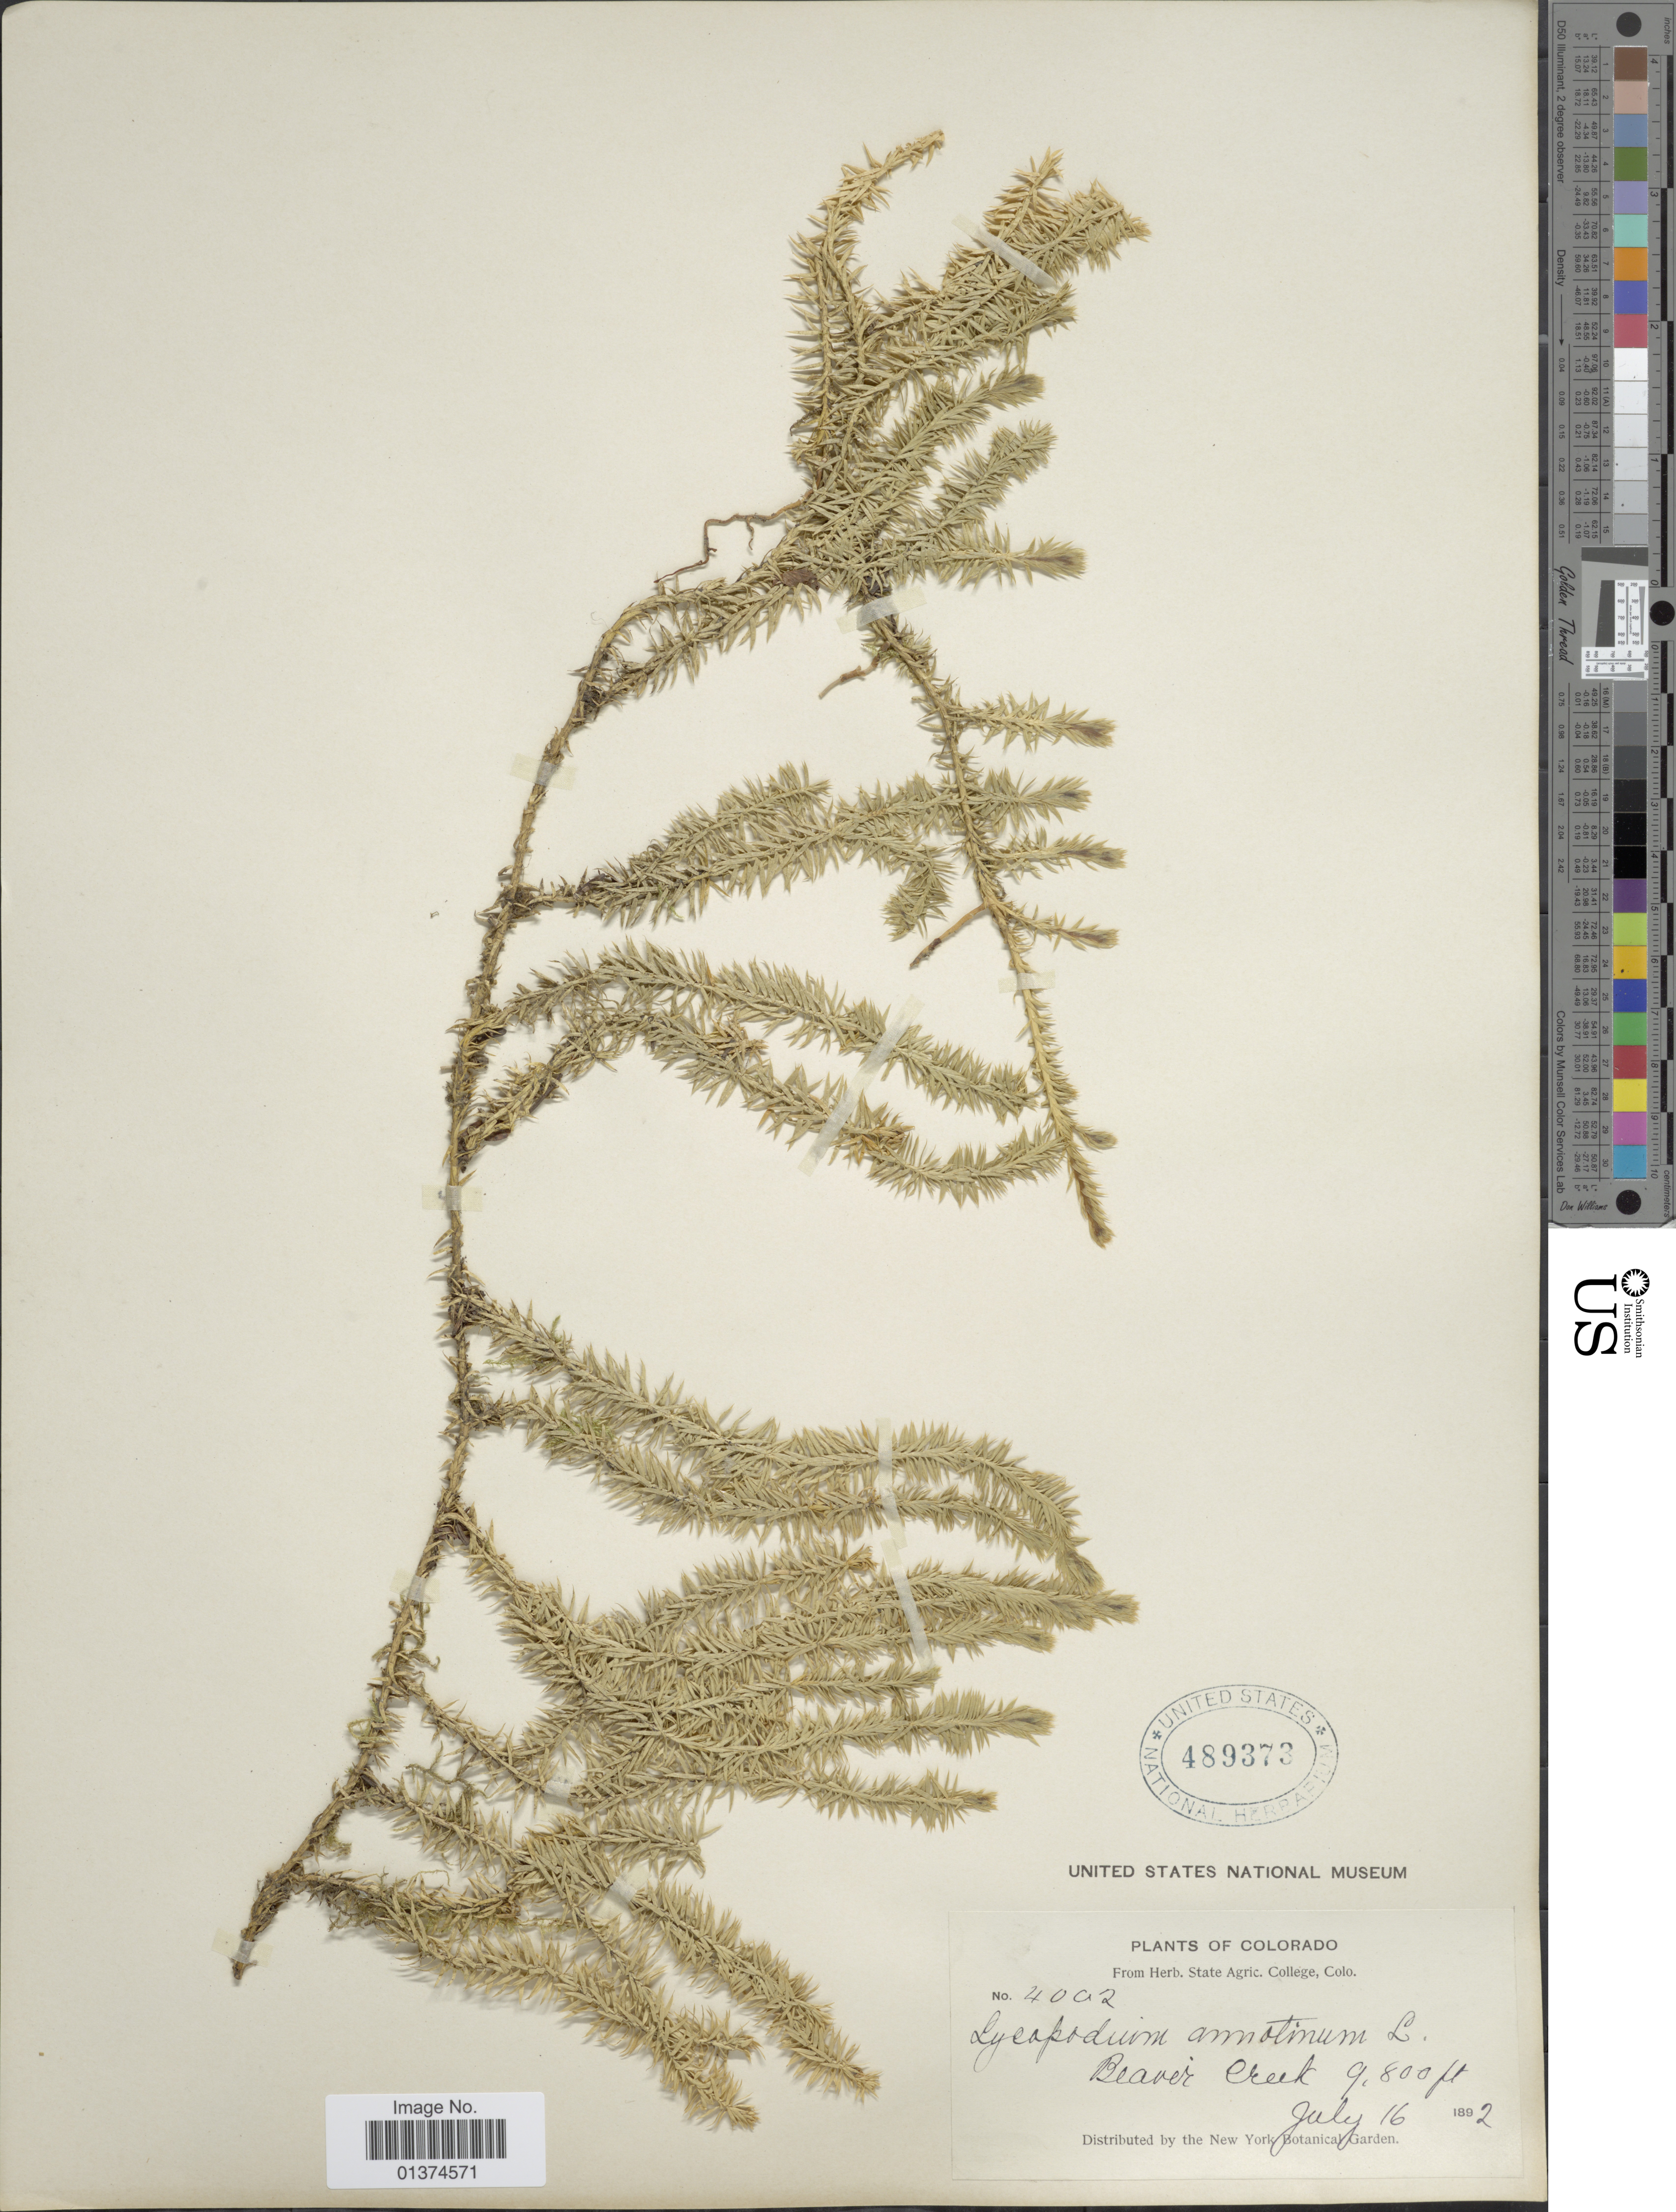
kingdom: Plantae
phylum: Tracheophyta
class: Lycopodiopsida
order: Lycopodiales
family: Lycopodiaceae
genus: Spinulum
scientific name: Spinulum annotinum subsp. annotinum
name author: (L.) A. Haines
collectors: ex herb. State Agric. College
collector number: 4002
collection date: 1892-07-16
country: United States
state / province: Colorado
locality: Beaver Creek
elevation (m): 2987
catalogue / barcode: US 489373